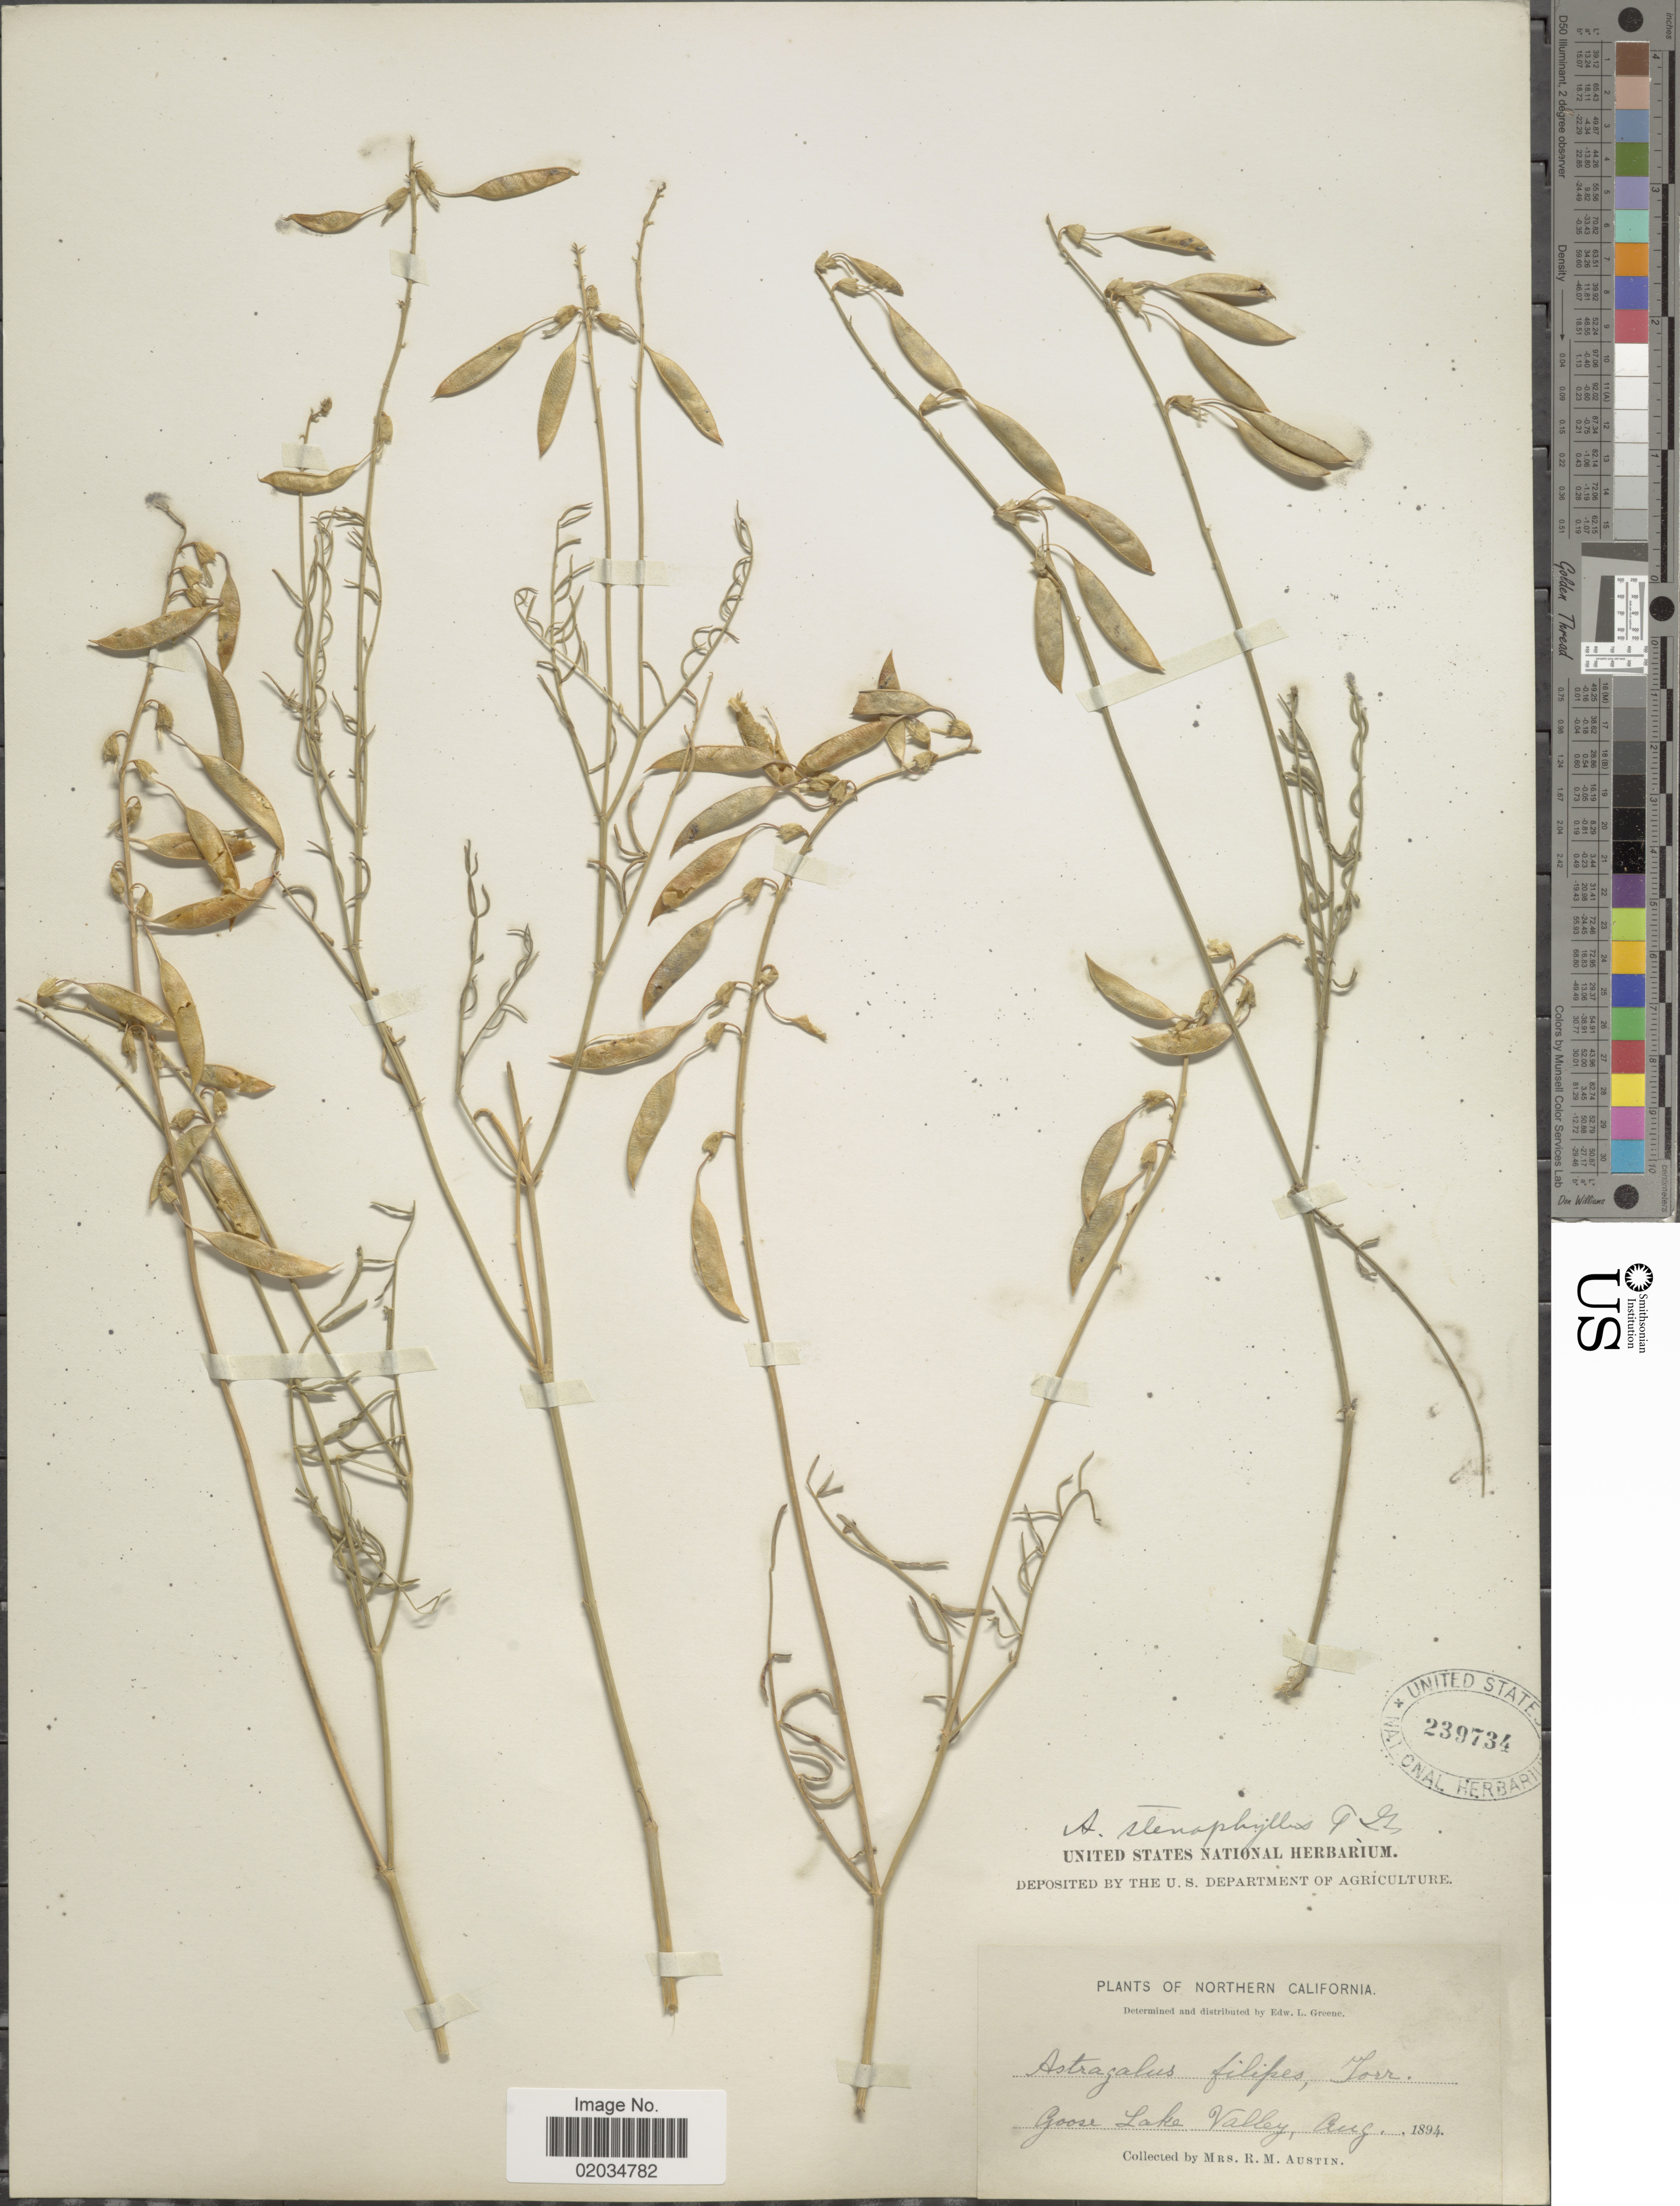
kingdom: Plantae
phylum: Tracheophyta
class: Magnoliopsida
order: Fabales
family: Fabaceae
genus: Astragalus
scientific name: Astragalus stenophyllus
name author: Torr. & A. Gray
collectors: R. Austin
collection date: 1894-08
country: United States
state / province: California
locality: Northern California. Goose Lake Valley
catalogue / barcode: US 239734